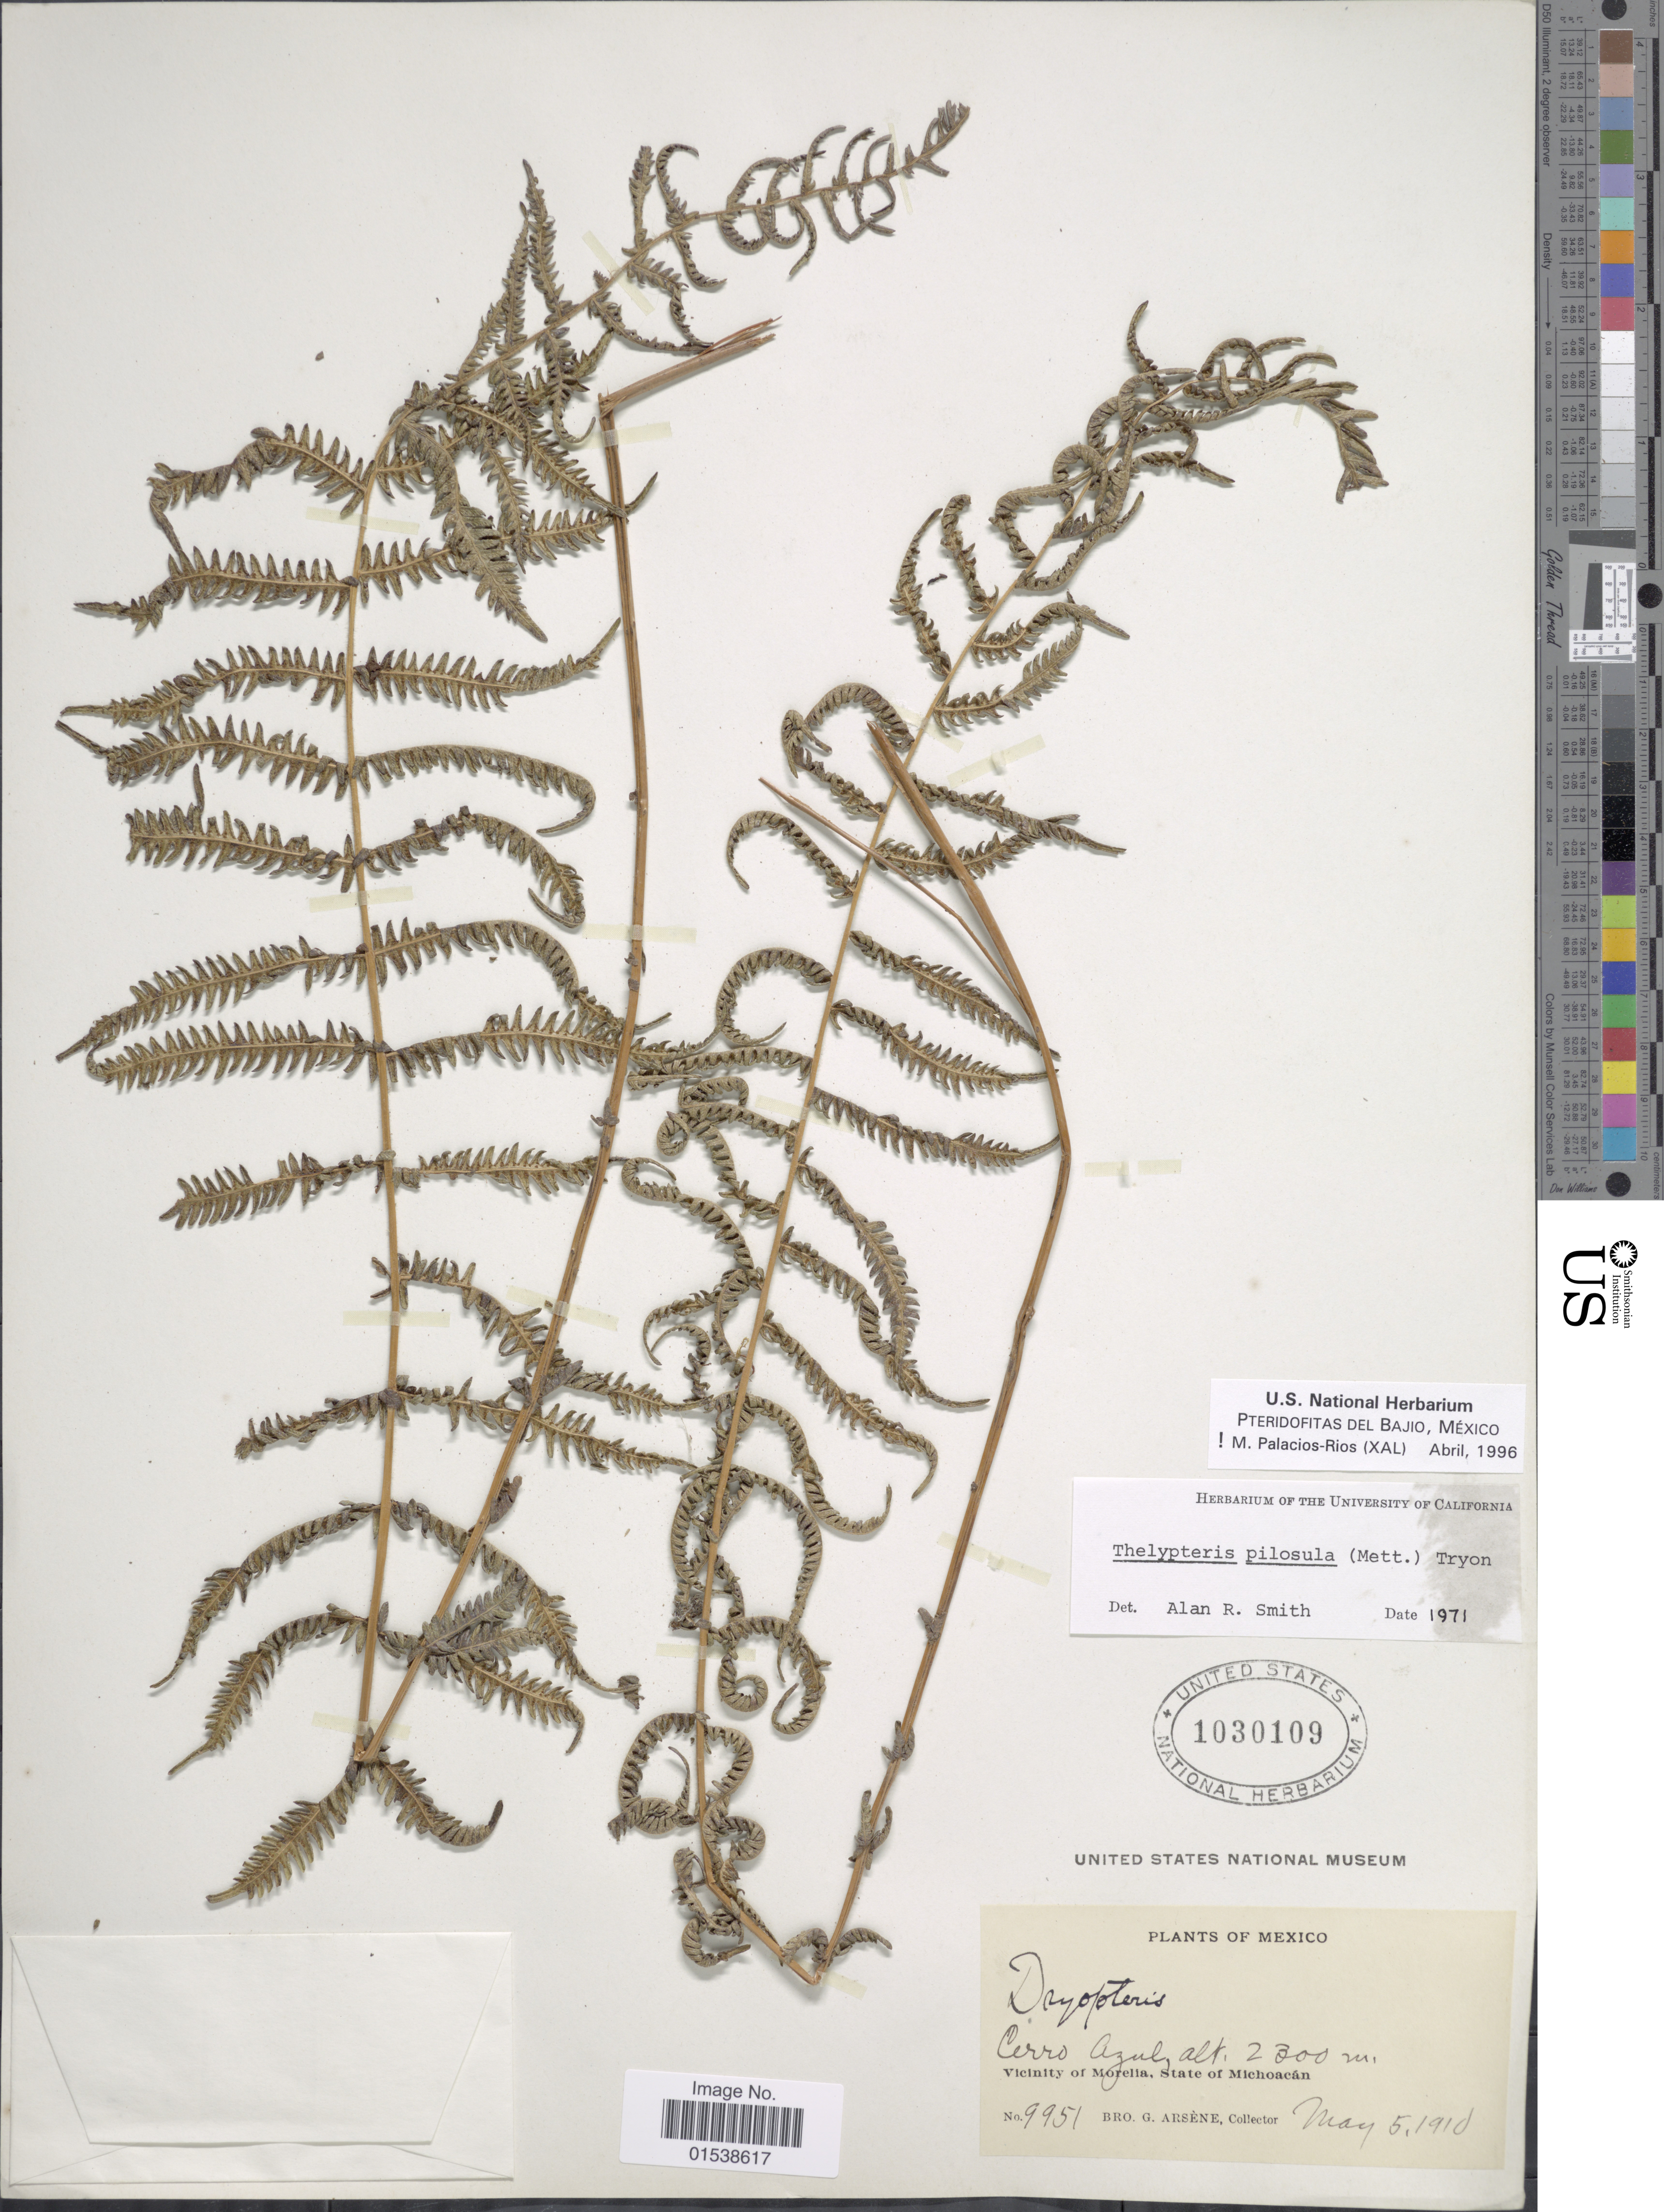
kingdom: Plantae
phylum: Tracheophyta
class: Polypodiopsida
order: Polypodiales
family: Thelypteridaceae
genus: Amauropelta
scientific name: Amauropelta pilosula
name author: (Klotzsch & H. Karst.) Á. Löve & D. Löve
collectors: Bro. G. Arsène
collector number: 9951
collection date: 1910-05-05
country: Mexico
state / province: Michoacán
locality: Cerro Azul, Vicinity of Morelia, State of Michoacan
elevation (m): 2300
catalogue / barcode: US 1030109